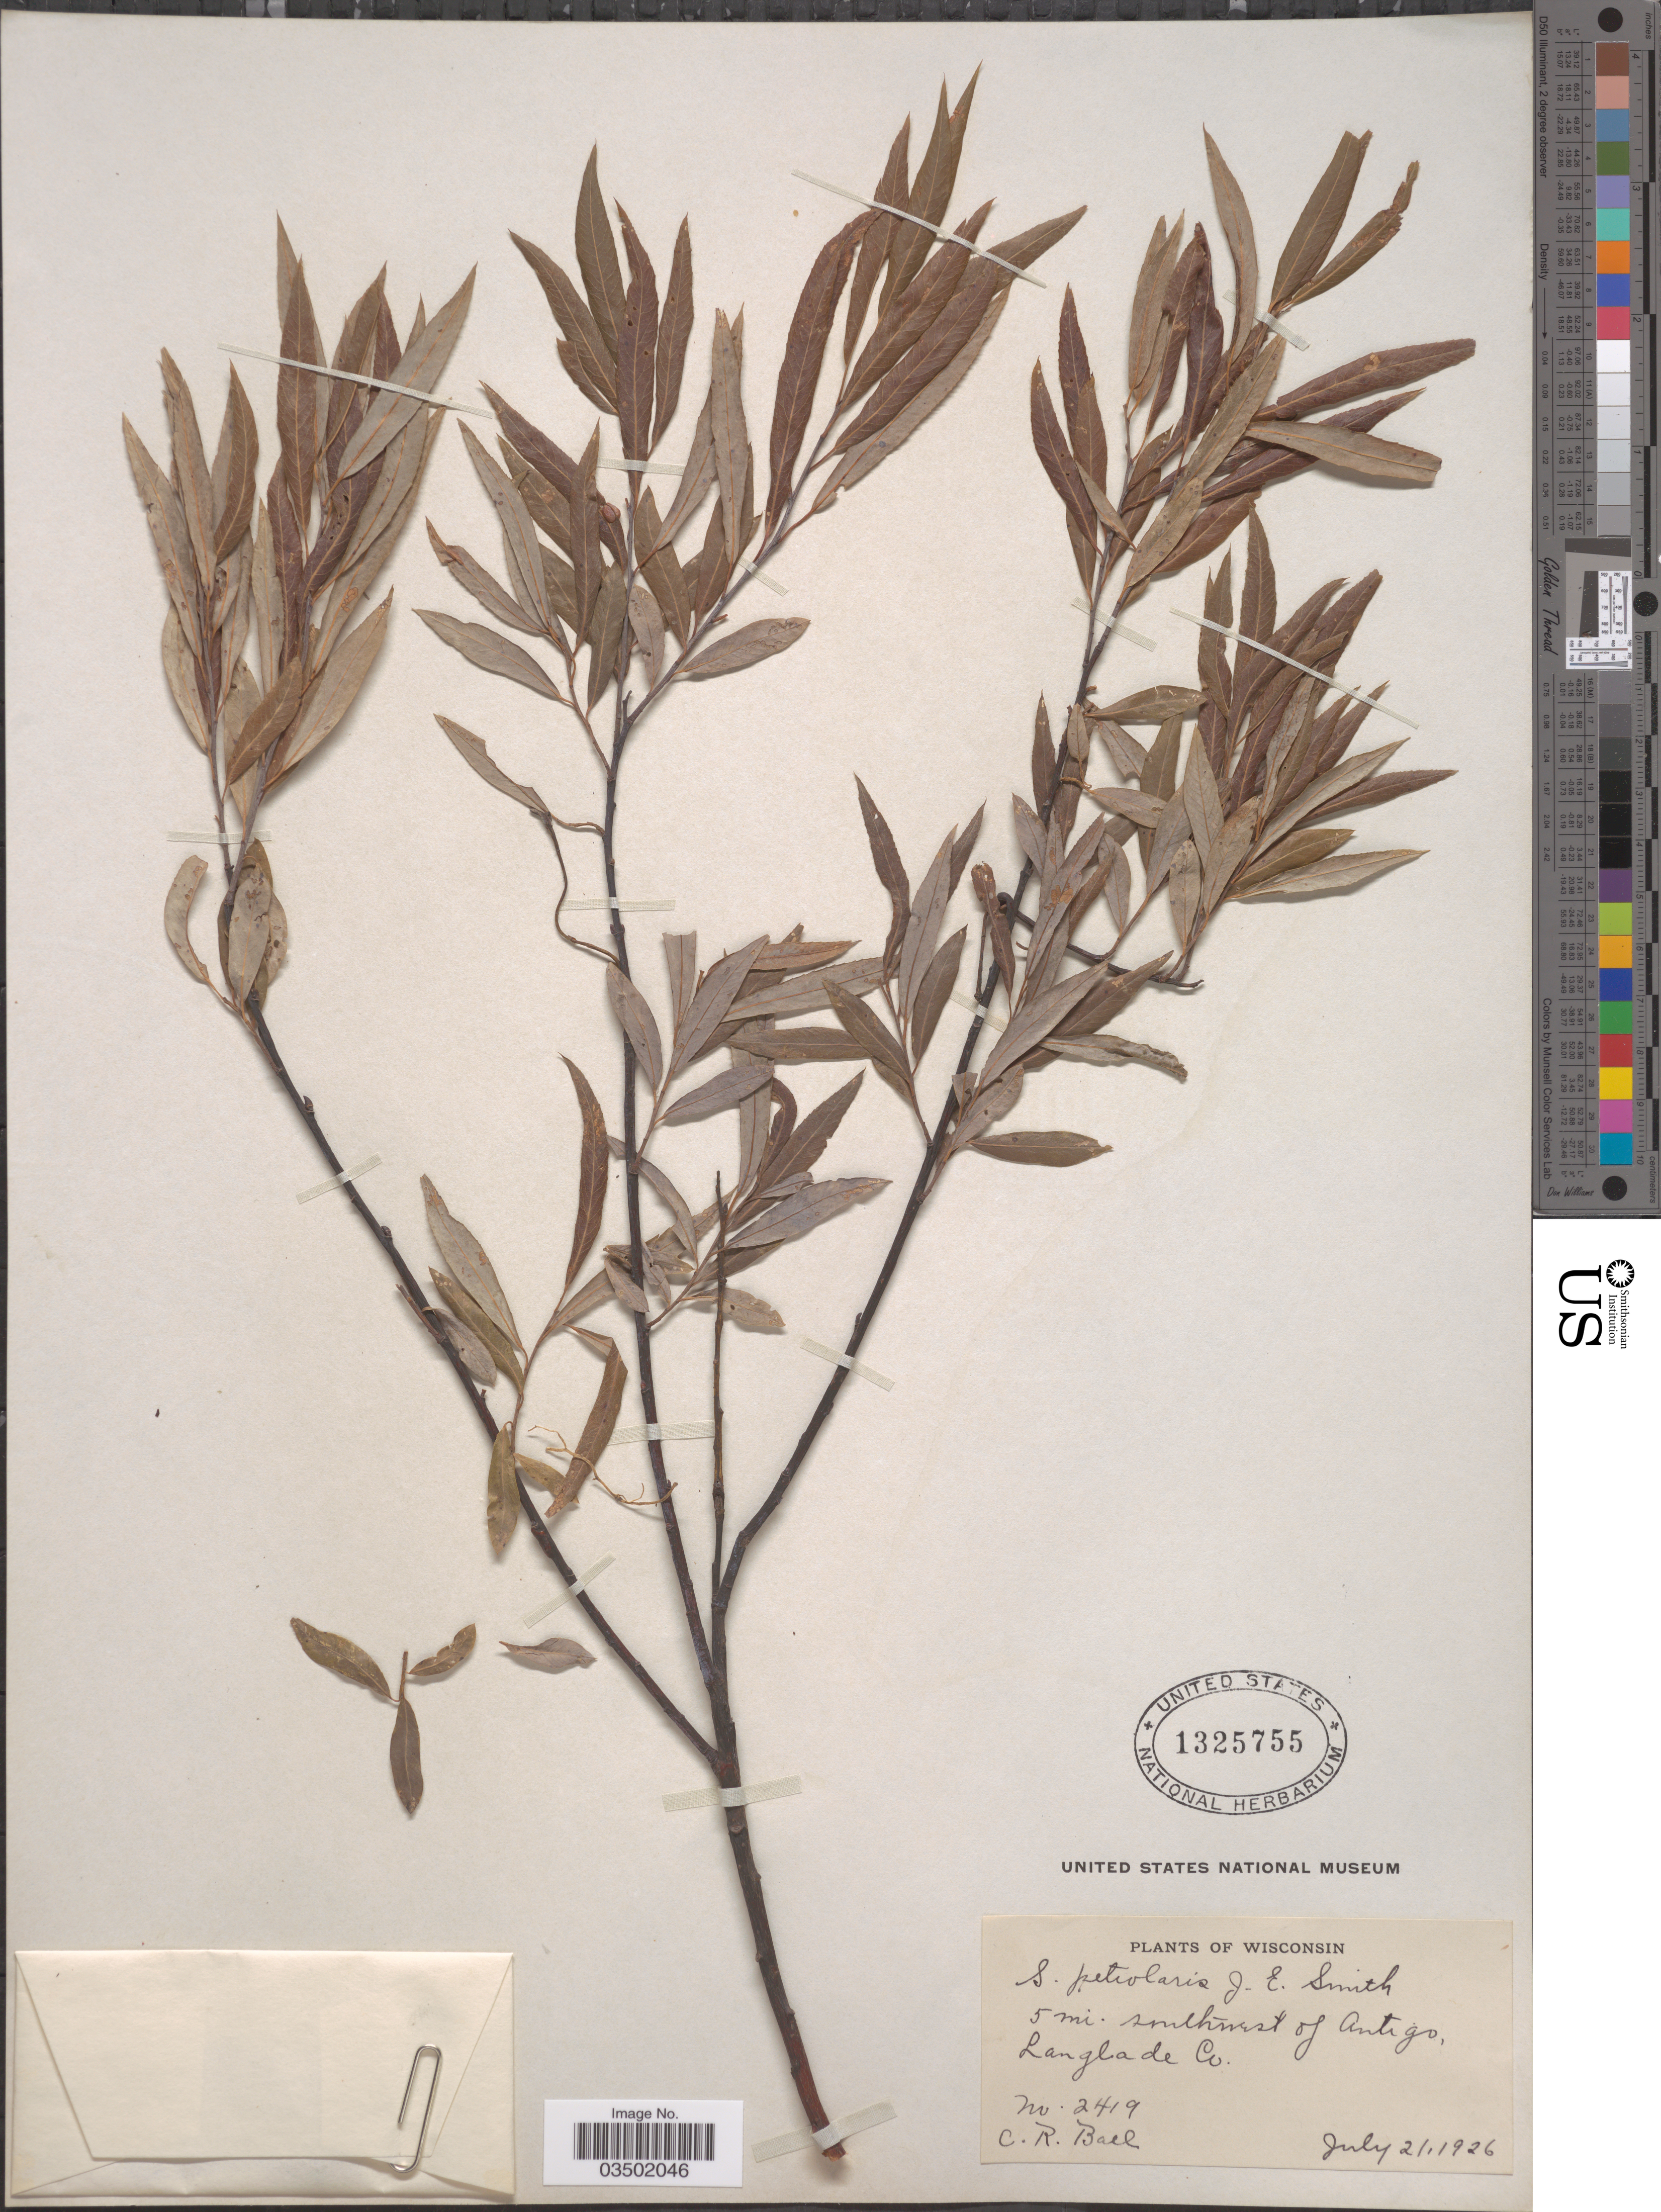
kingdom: Plantae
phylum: Tracheophyta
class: Magnoliopsida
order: Malpighiales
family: Salicaceae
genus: Salix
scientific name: Salix petiolaris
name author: Sm.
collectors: C. R. Ball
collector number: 2419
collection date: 1926-07-21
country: United States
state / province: Wisconsin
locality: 5 mi. southwest of Antigo, Langlade Co.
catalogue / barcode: US 1325755